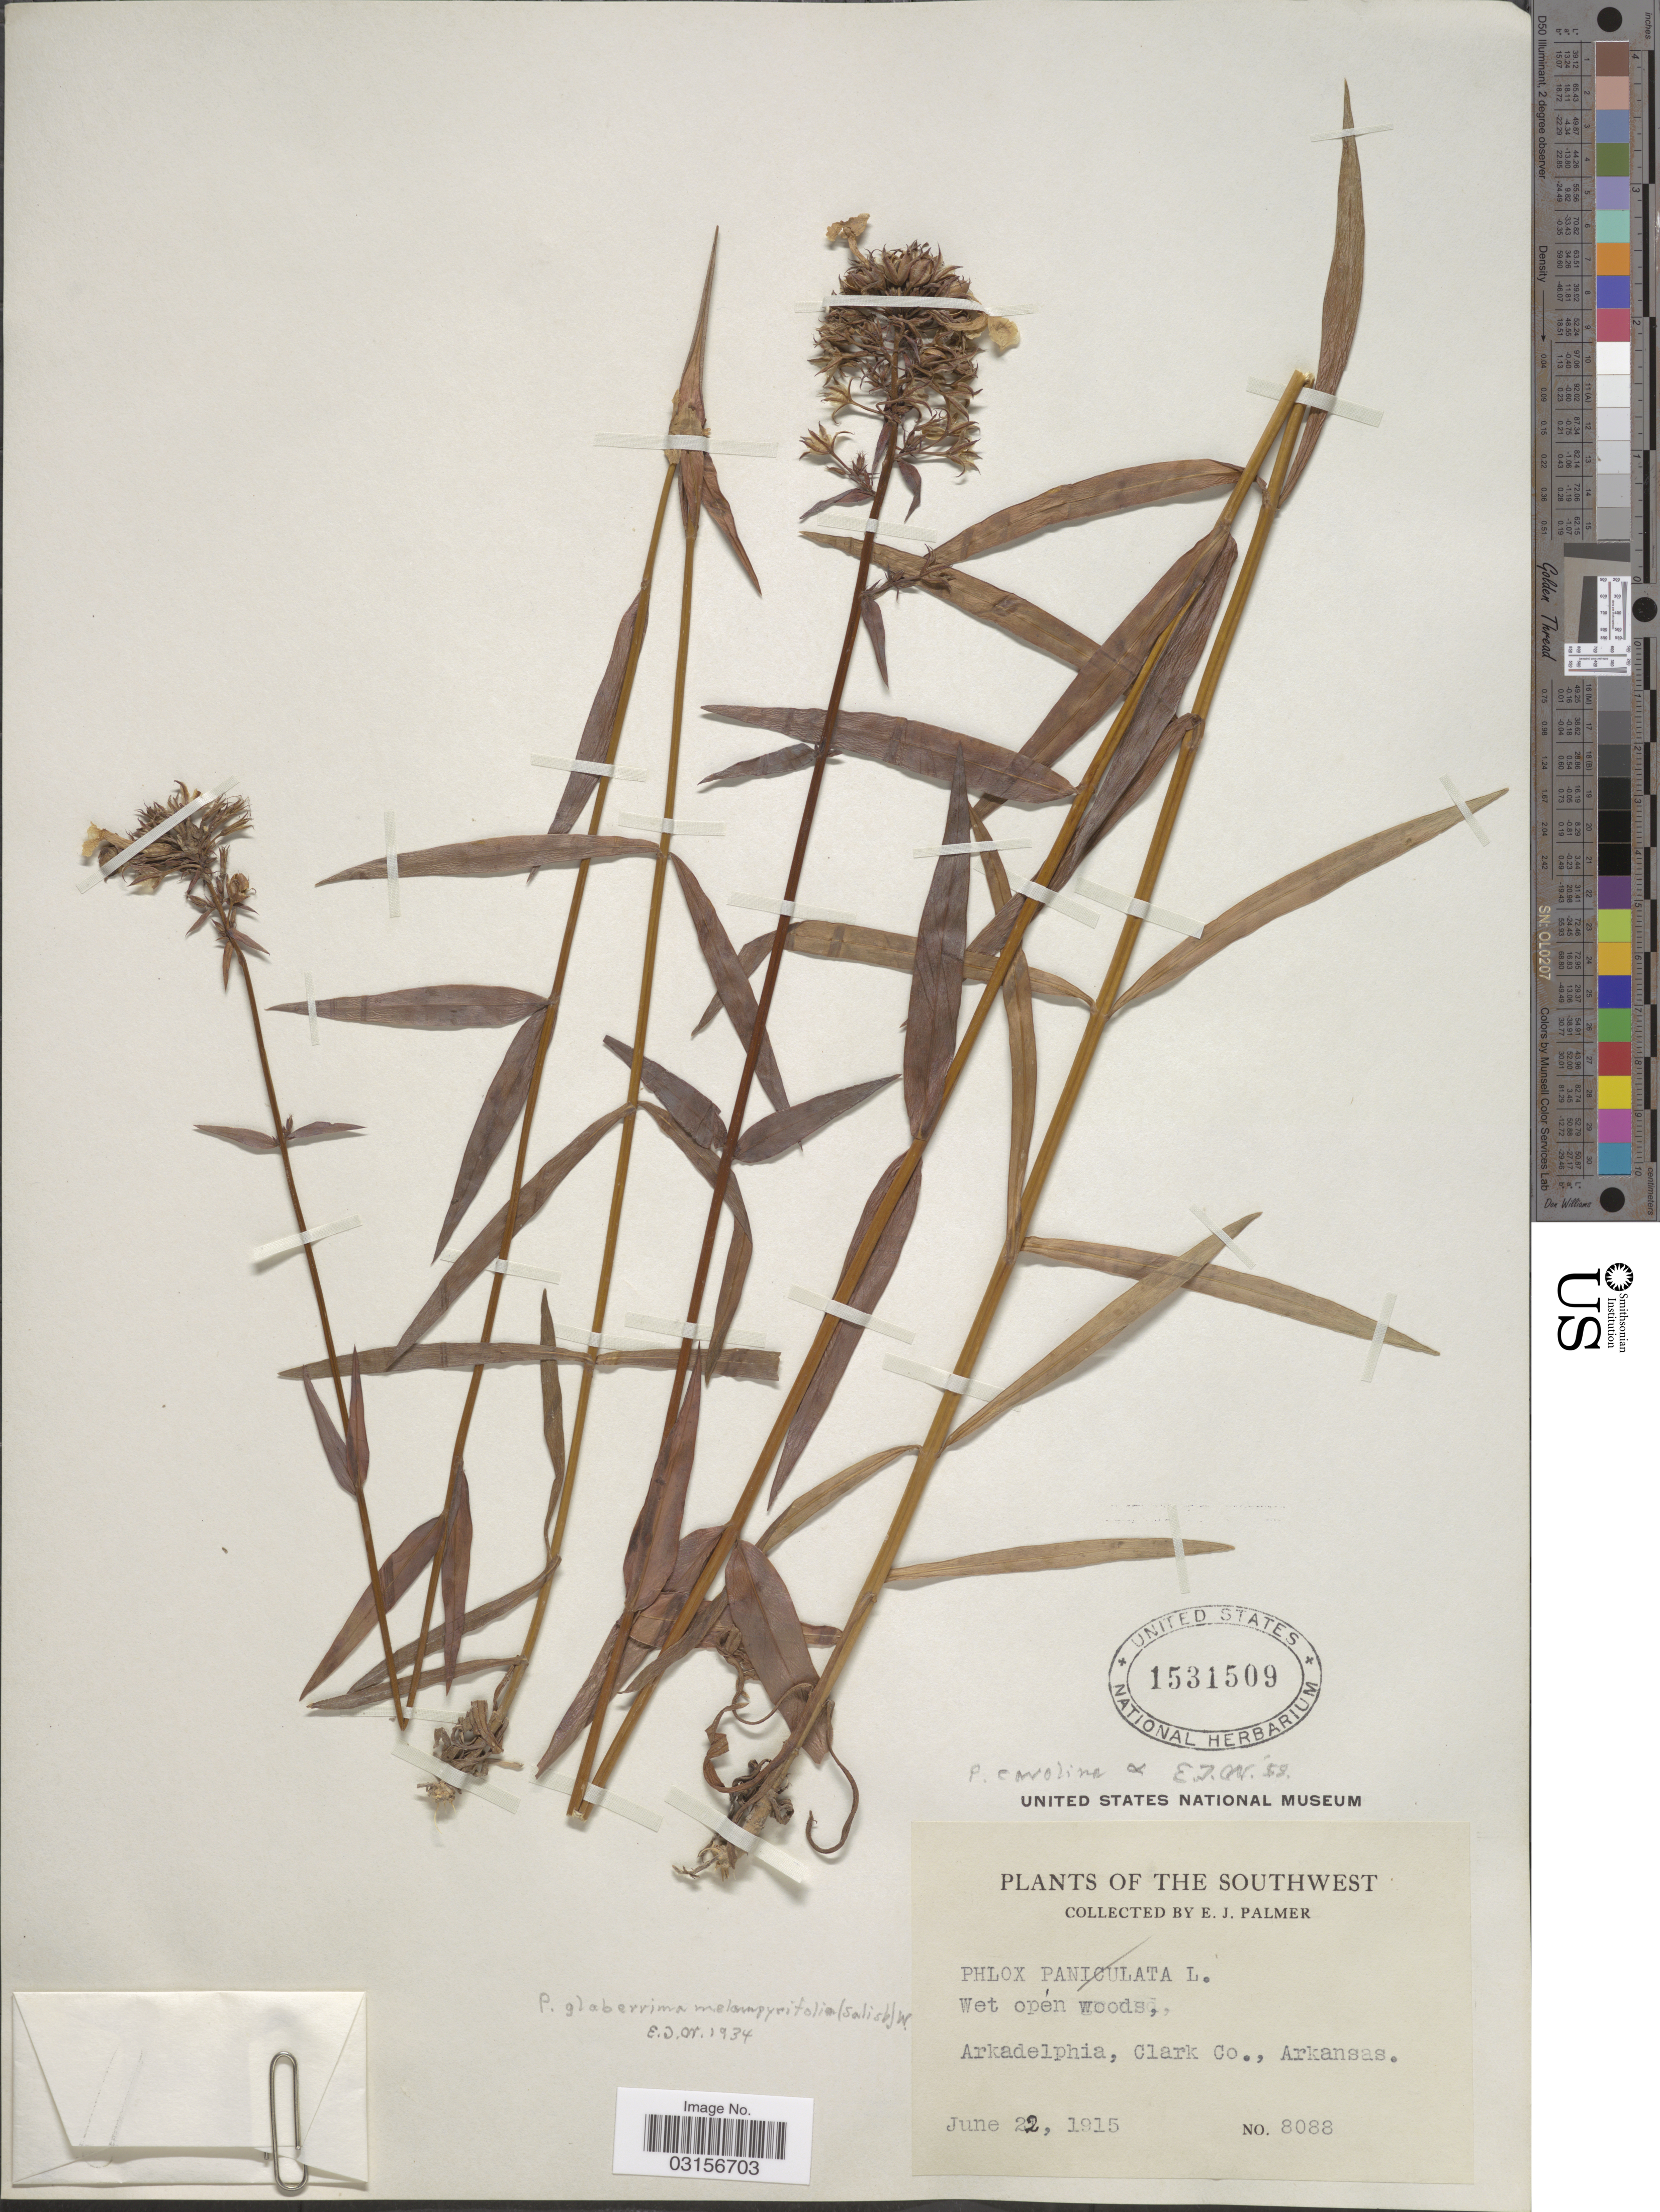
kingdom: Plantae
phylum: Tracheophyta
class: Magnoliopsida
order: Ericales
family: Polemoniaceae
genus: Phlox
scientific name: Phlox carolina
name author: L.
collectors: E. J. Palmer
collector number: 8088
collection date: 1915-06-22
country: United States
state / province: Arkansas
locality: The Southwest, Arkadelphia, Clark Co.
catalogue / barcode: US 1531509